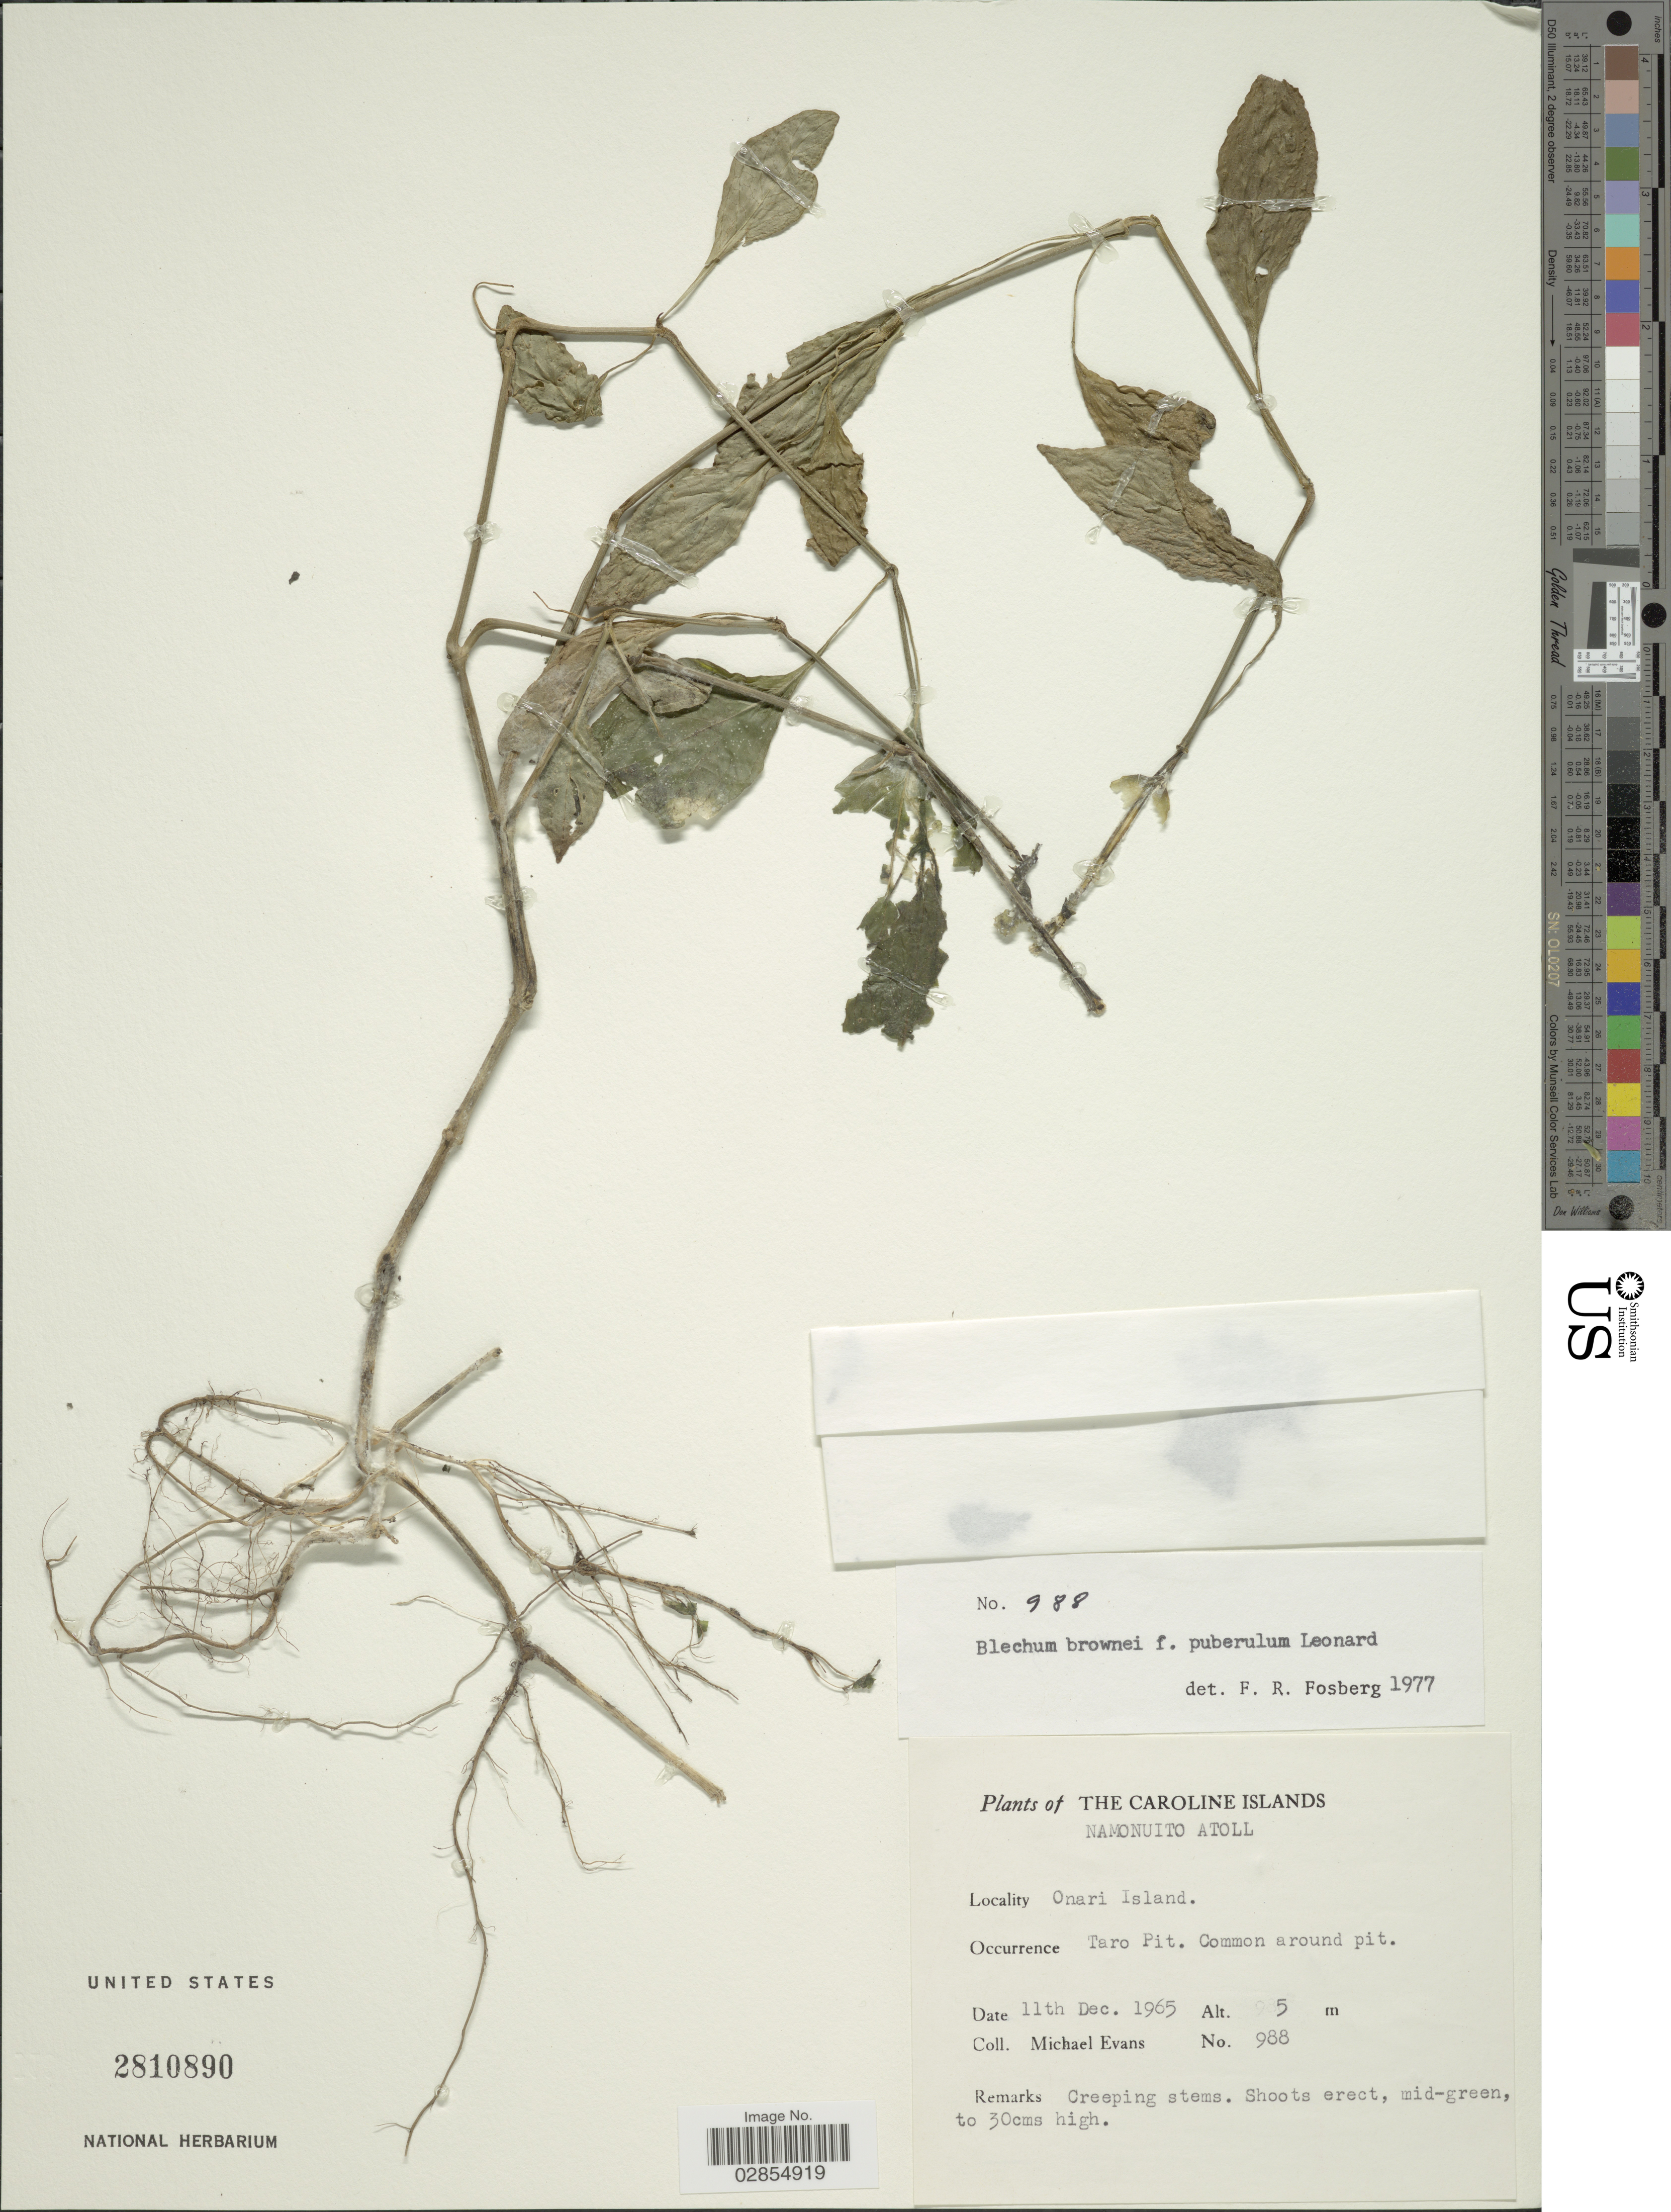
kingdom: Plantae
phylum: Tracheophyta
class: Magnoliopsida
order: Lamiales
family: Acanthaceae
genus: Blechum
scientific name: Blechum pyramidatum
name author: (Lam.) Urb.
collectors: M. Evans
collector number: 988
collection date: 1965-12-11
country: Micronesia, Federated States of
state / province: Truk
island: Namonuito Atoll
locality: Caroline Islands. Namonuito Atoll. Onari Island. Taro Pit.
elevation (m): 5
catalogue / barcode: US 2810890